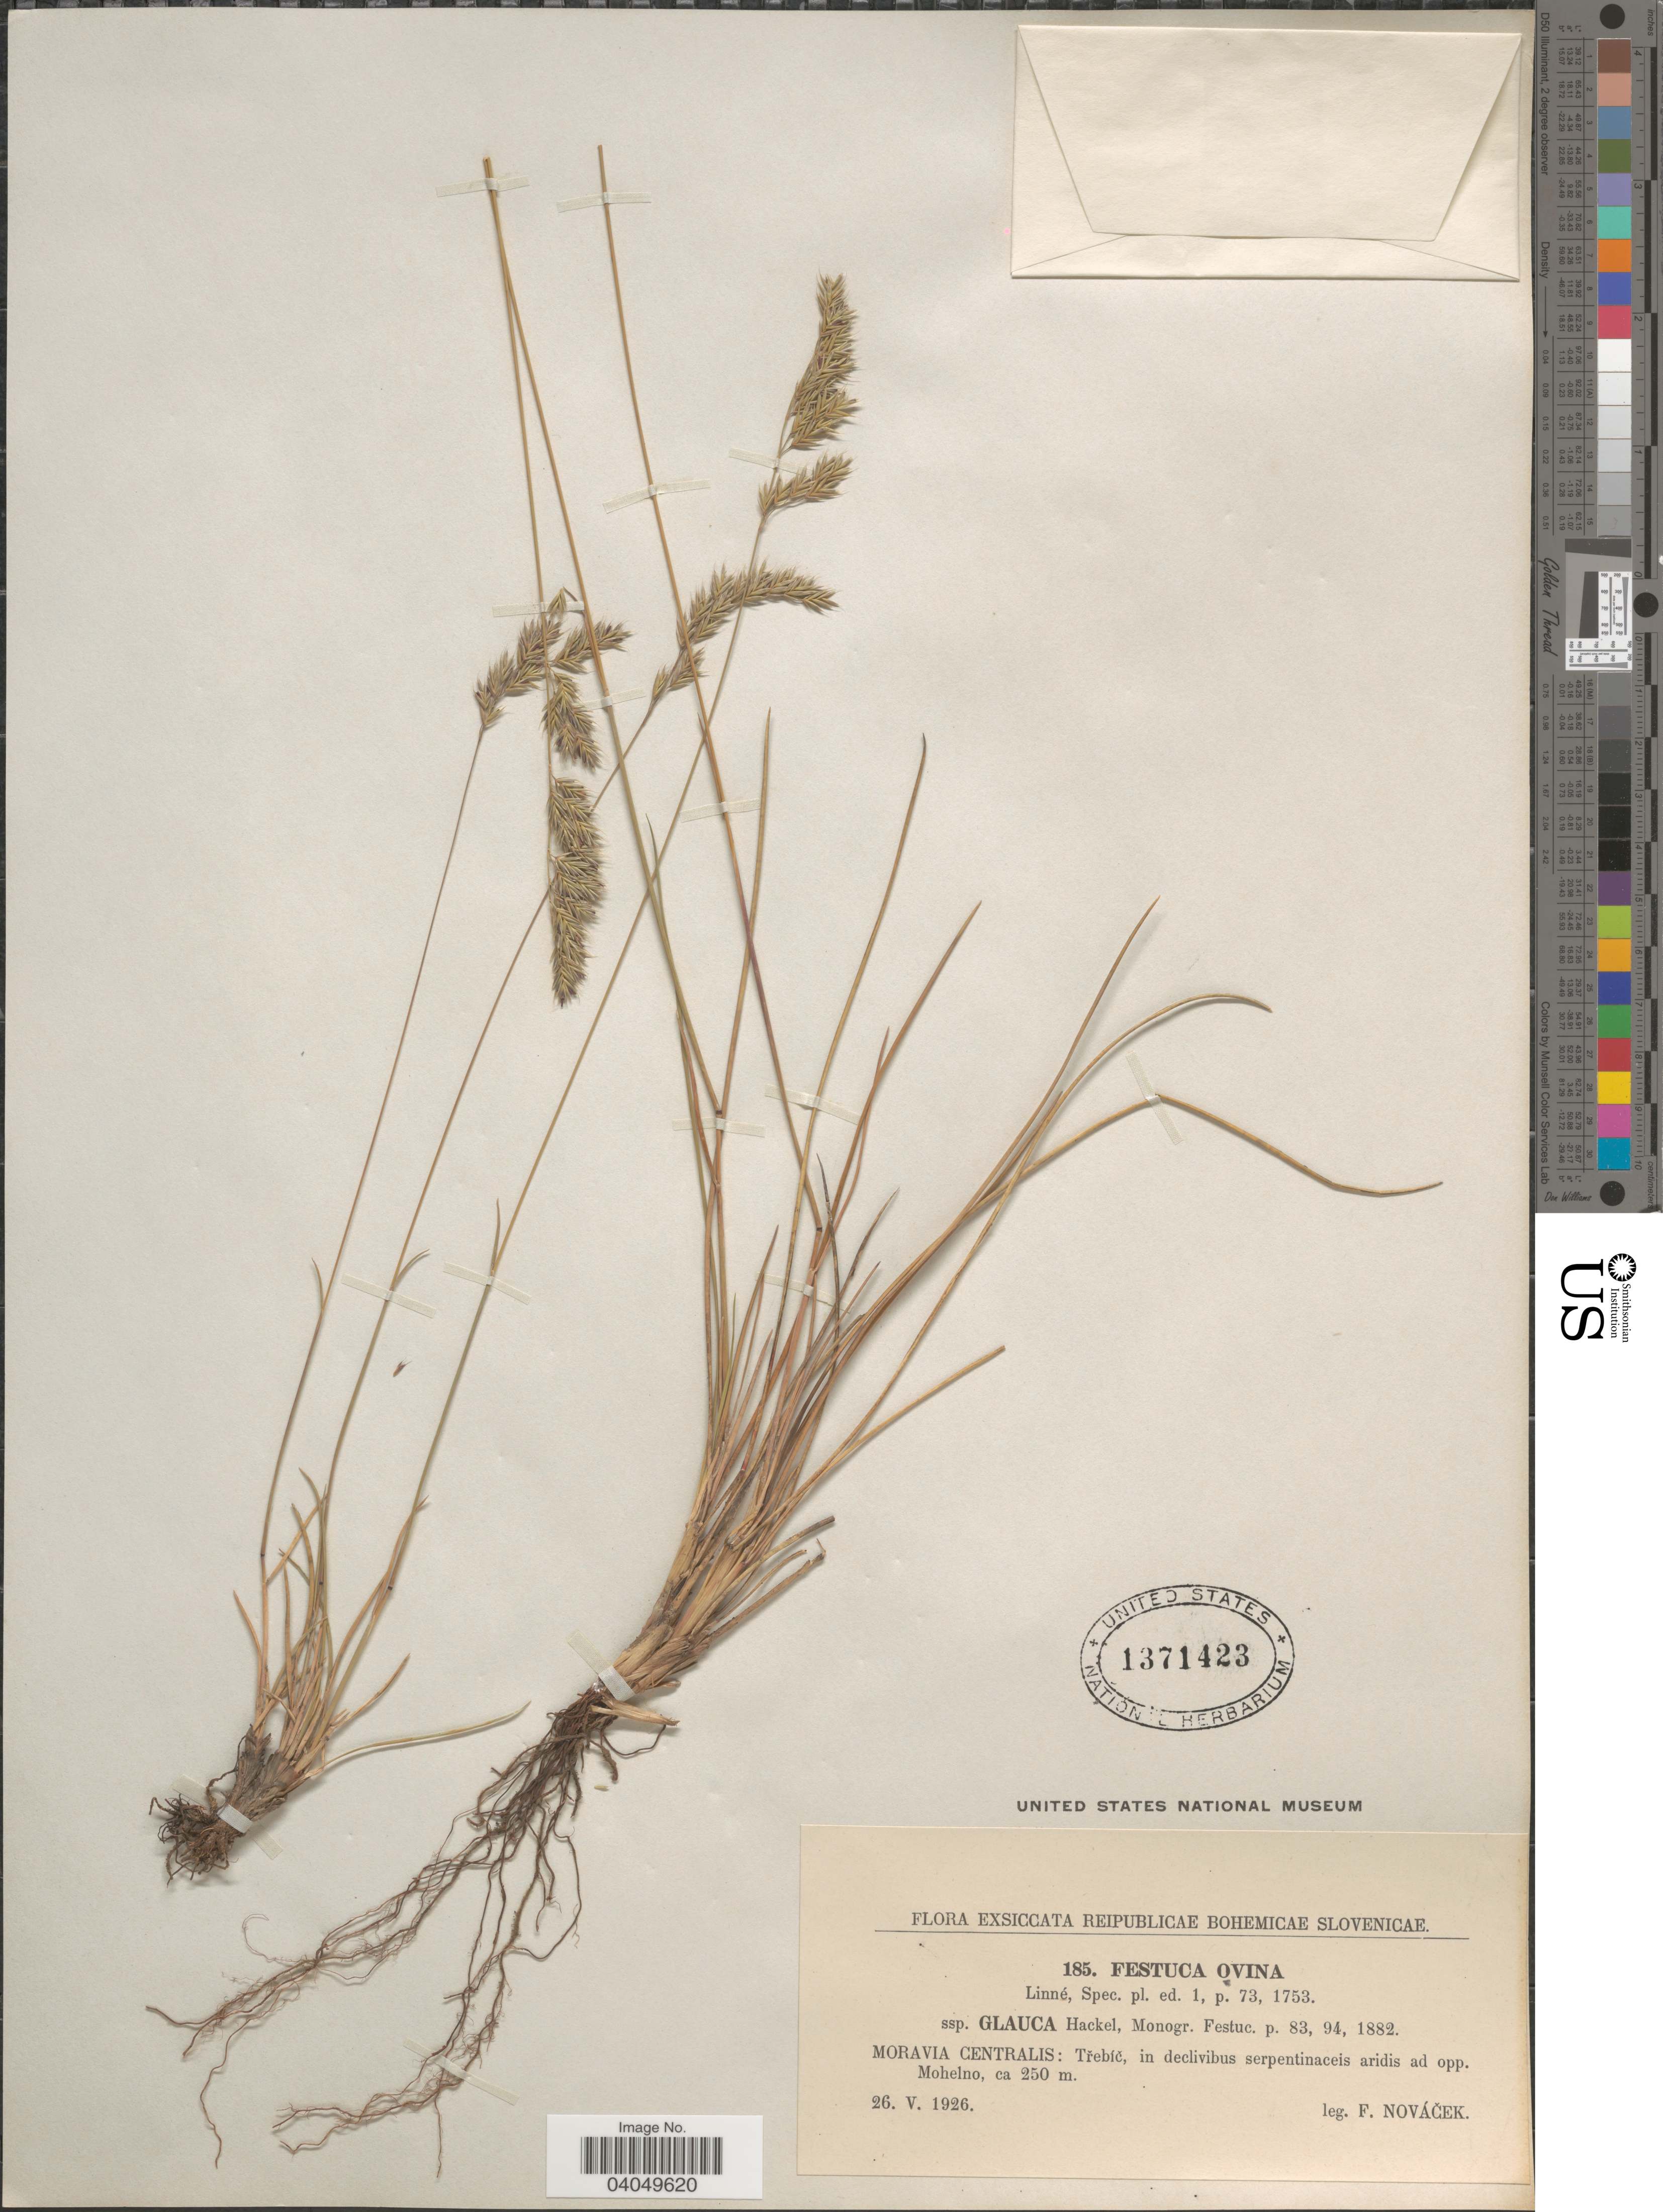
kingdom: Plantae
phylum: Tracheophyta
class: Liliopsida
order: Poales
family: Poaceae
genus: Festuca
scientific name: Festuca ovina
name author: L.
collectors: F. Novacek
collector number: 185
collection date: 1926-05-26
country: Slovenia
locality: Reipublicae Bohemicae Slovenicae. Moravia Centralis: Trebíc, in declivibus serpentinaceis aridis ad opp. Mohelno.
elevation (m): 250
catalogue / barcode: US 1371423